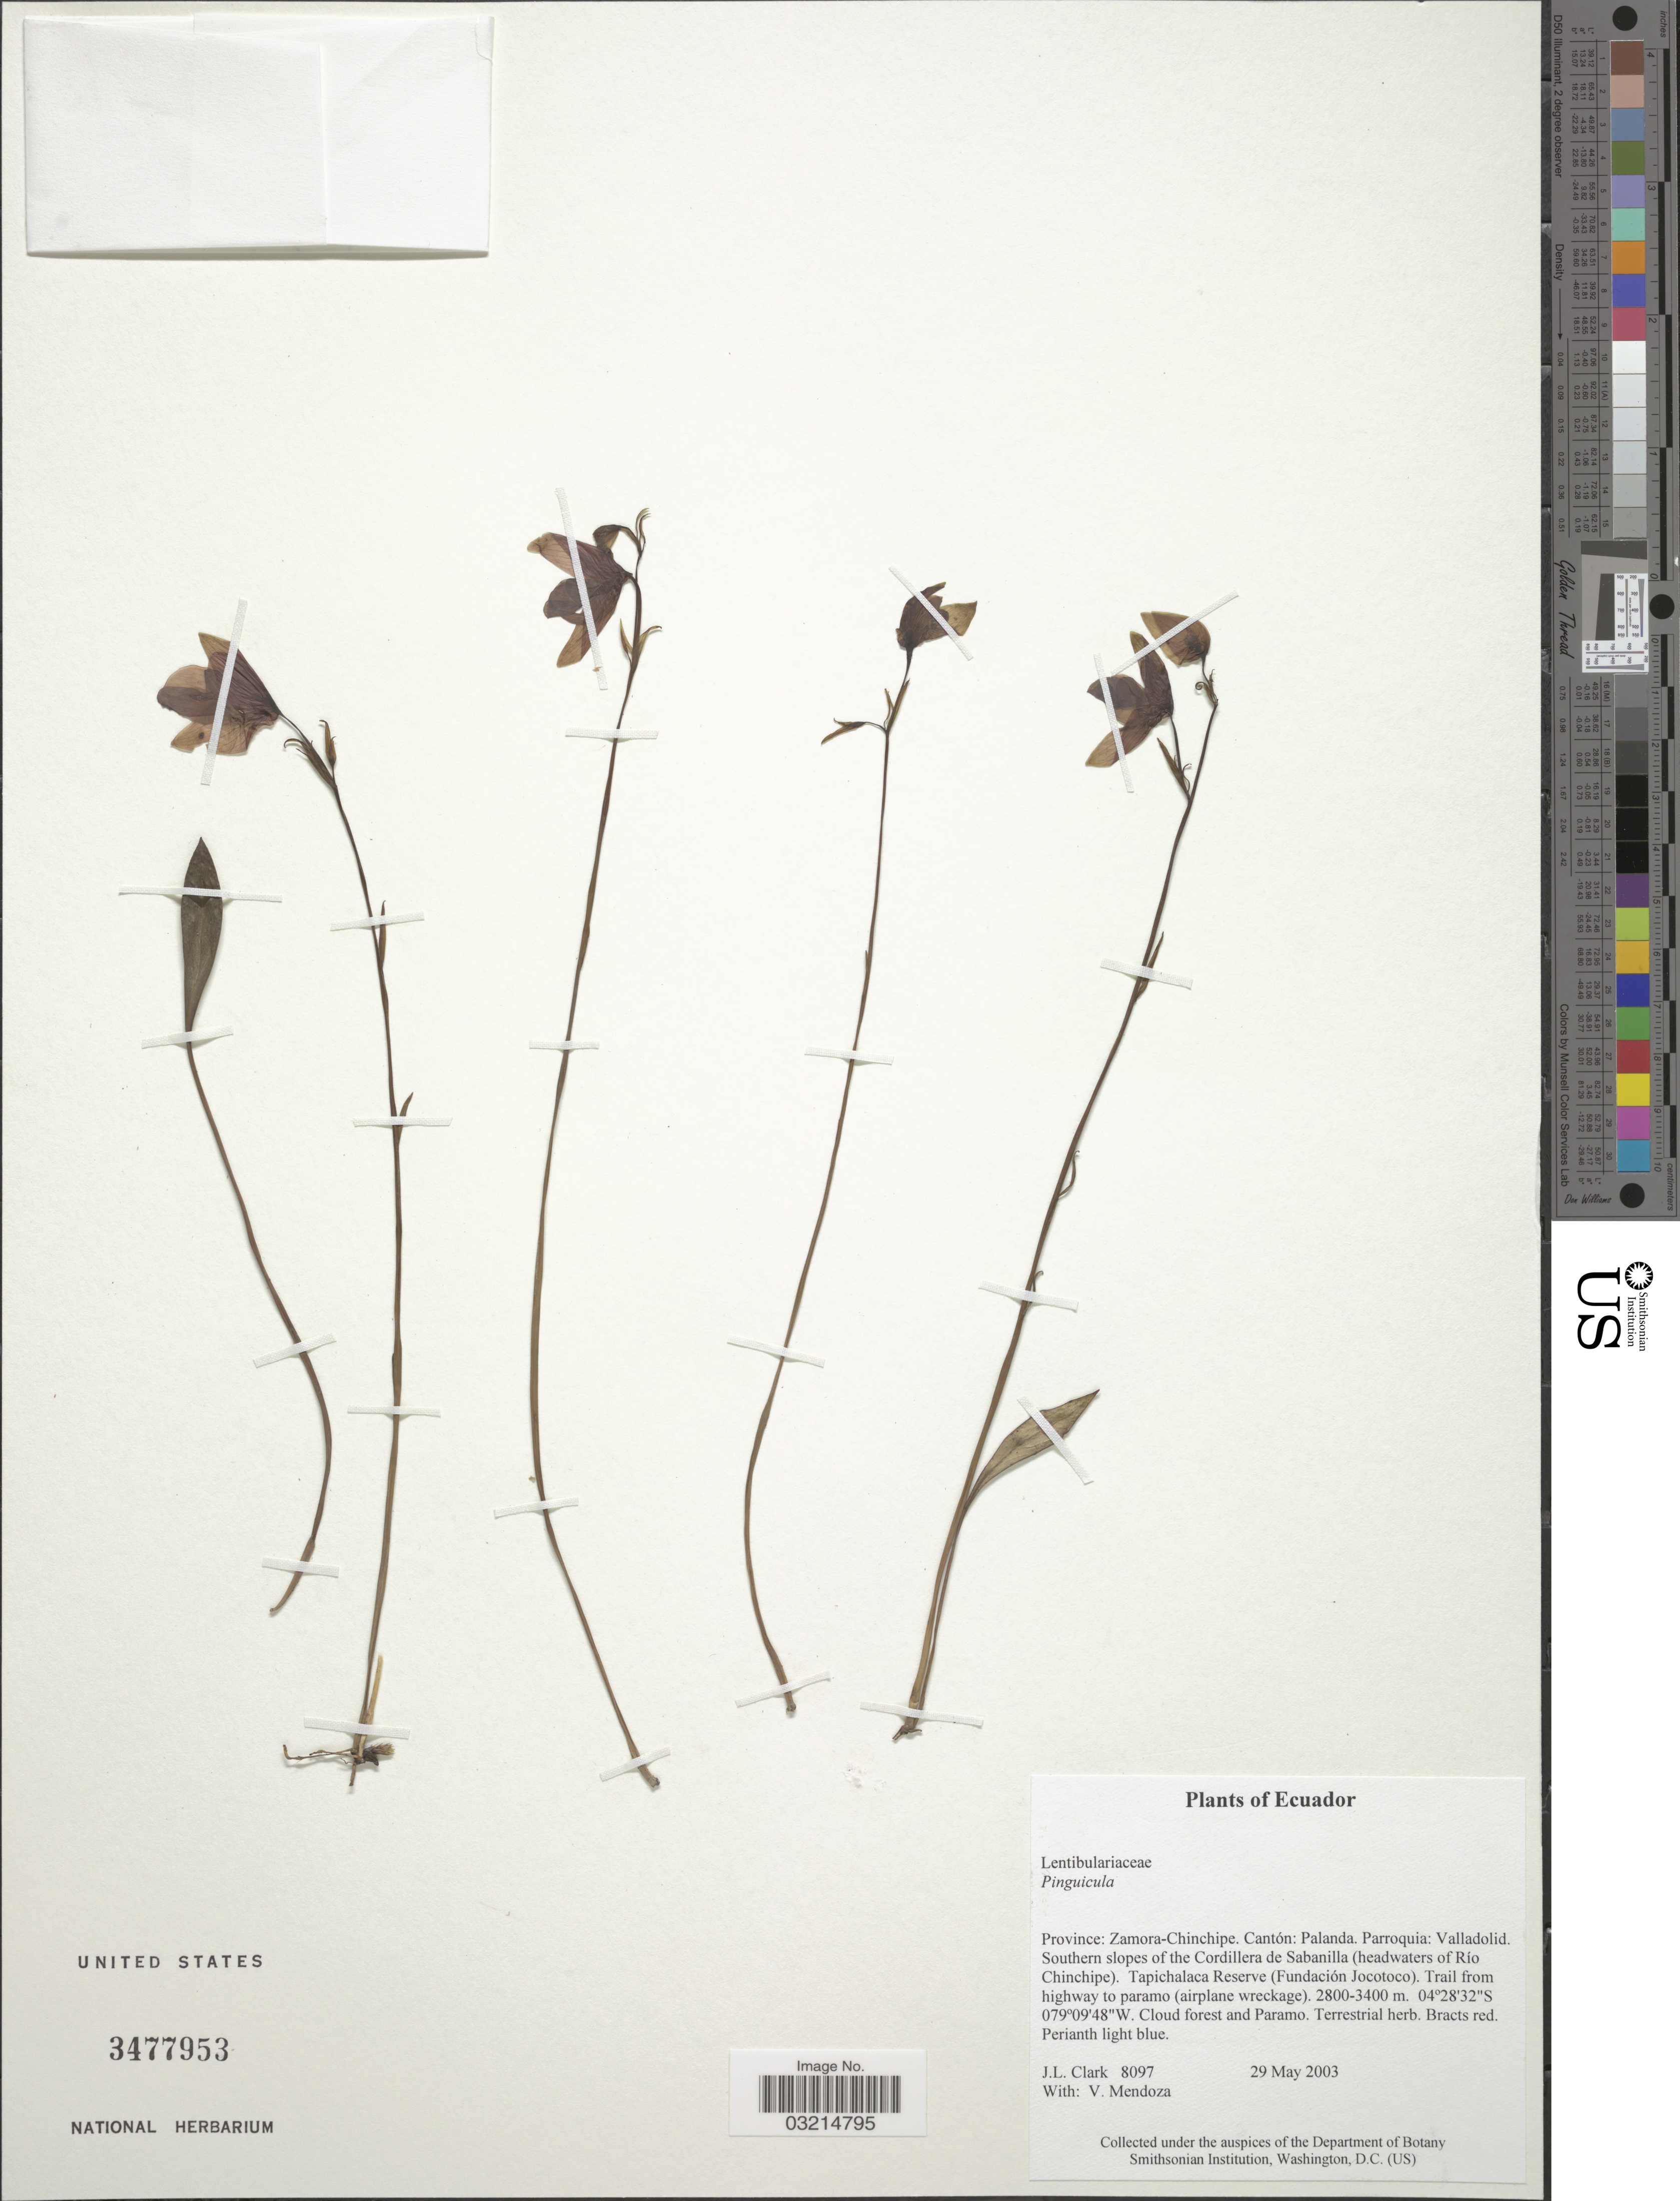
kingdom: Plantae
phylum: Tracheophyta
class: Magnoliopsida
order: Lamiales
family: Lentibulariaceae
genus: Pinguicula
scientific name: Pinguicula sp.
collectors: J. L. Clark & V. Mendoza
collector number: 8097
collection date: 2003-05-29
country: Ecuador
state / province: Zamora-Chinchipe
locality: Cantón: Palanda. Parroquia: Valladolid. Southern slopes of the Cordillera de Sabanilla (headwaters of Río Chinchipe). Tapichalaca Reserve (Fundación Jocotoco). Trail from highway to paramo (airplane wreckage).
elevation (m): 2800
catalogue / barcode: US 3477953